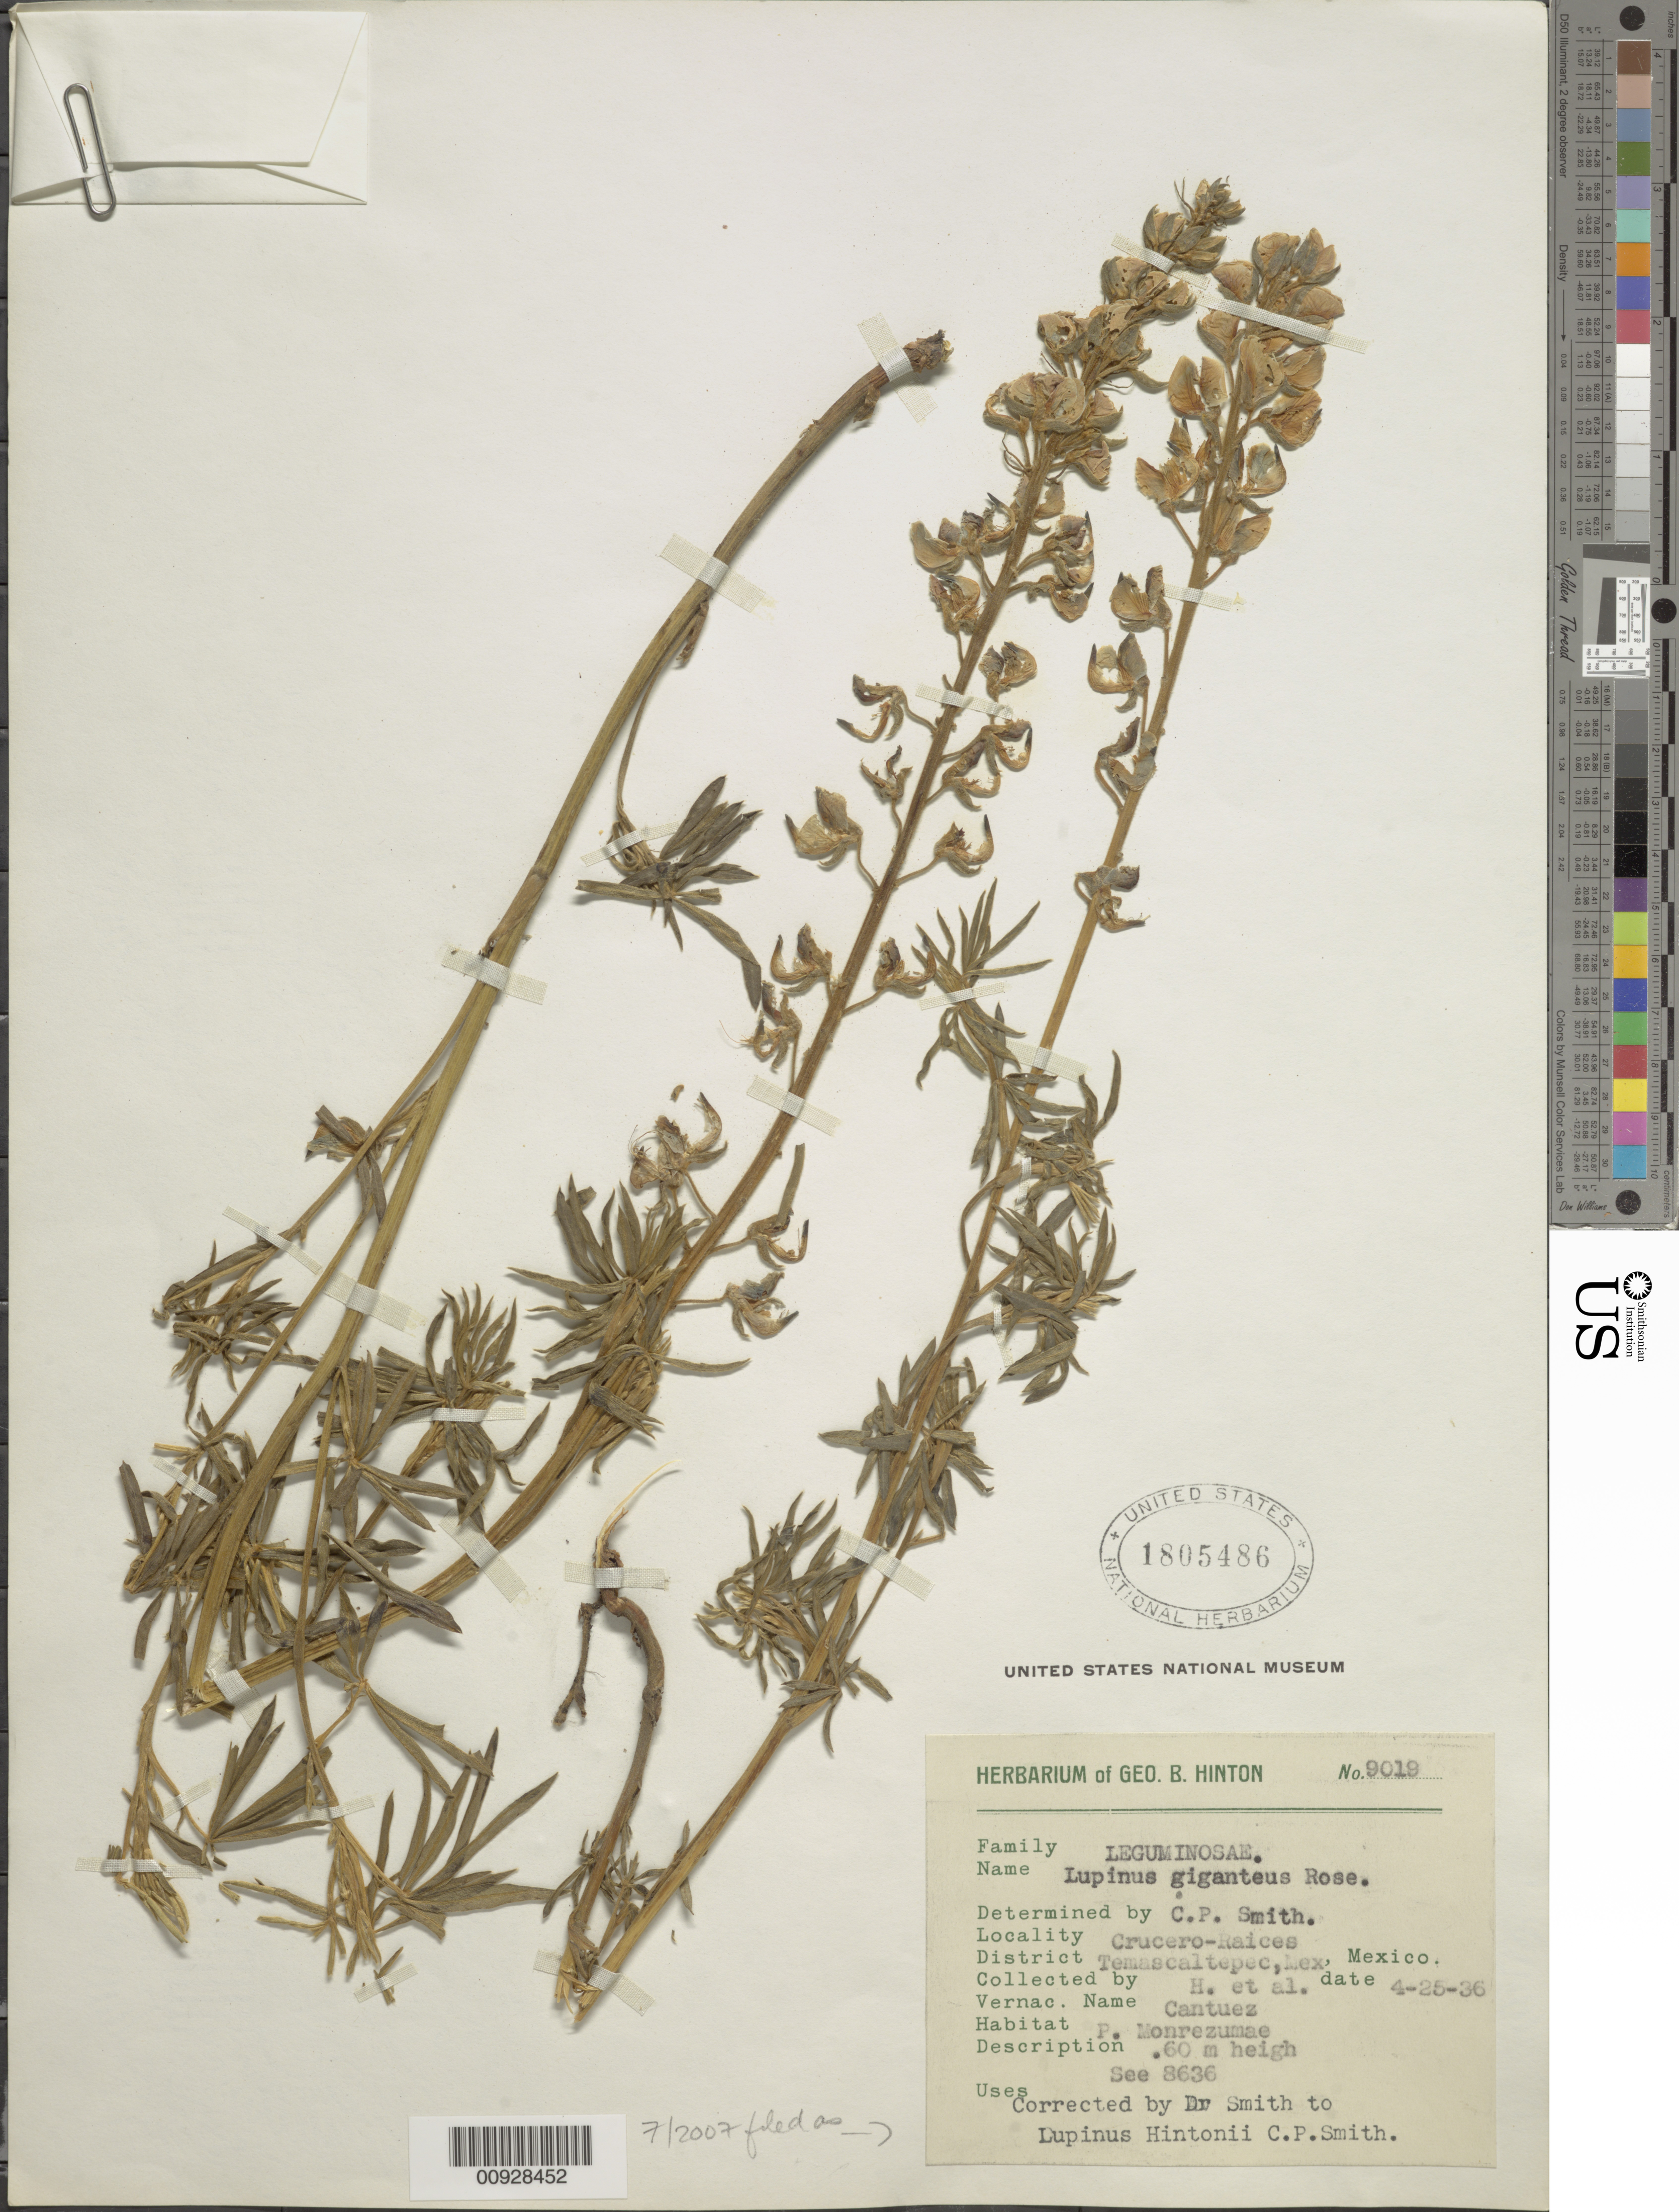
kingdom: Plantae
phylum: Tracheophyta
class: Magnoliopsida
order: Fabales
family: Fabaceae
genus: Lupinus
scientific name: Lupinus hintonii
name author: C.P. Sm.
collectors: G. B. Hinton & et al.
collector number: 9019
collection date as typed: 25 Apr 1936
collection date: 1936-04-25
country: Mexico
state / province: México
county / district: Temascaltepec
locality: Crucero - Raíces, District Temascaltepec, State of Mexico.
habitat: P. montezumae.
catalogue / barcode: US 1805486